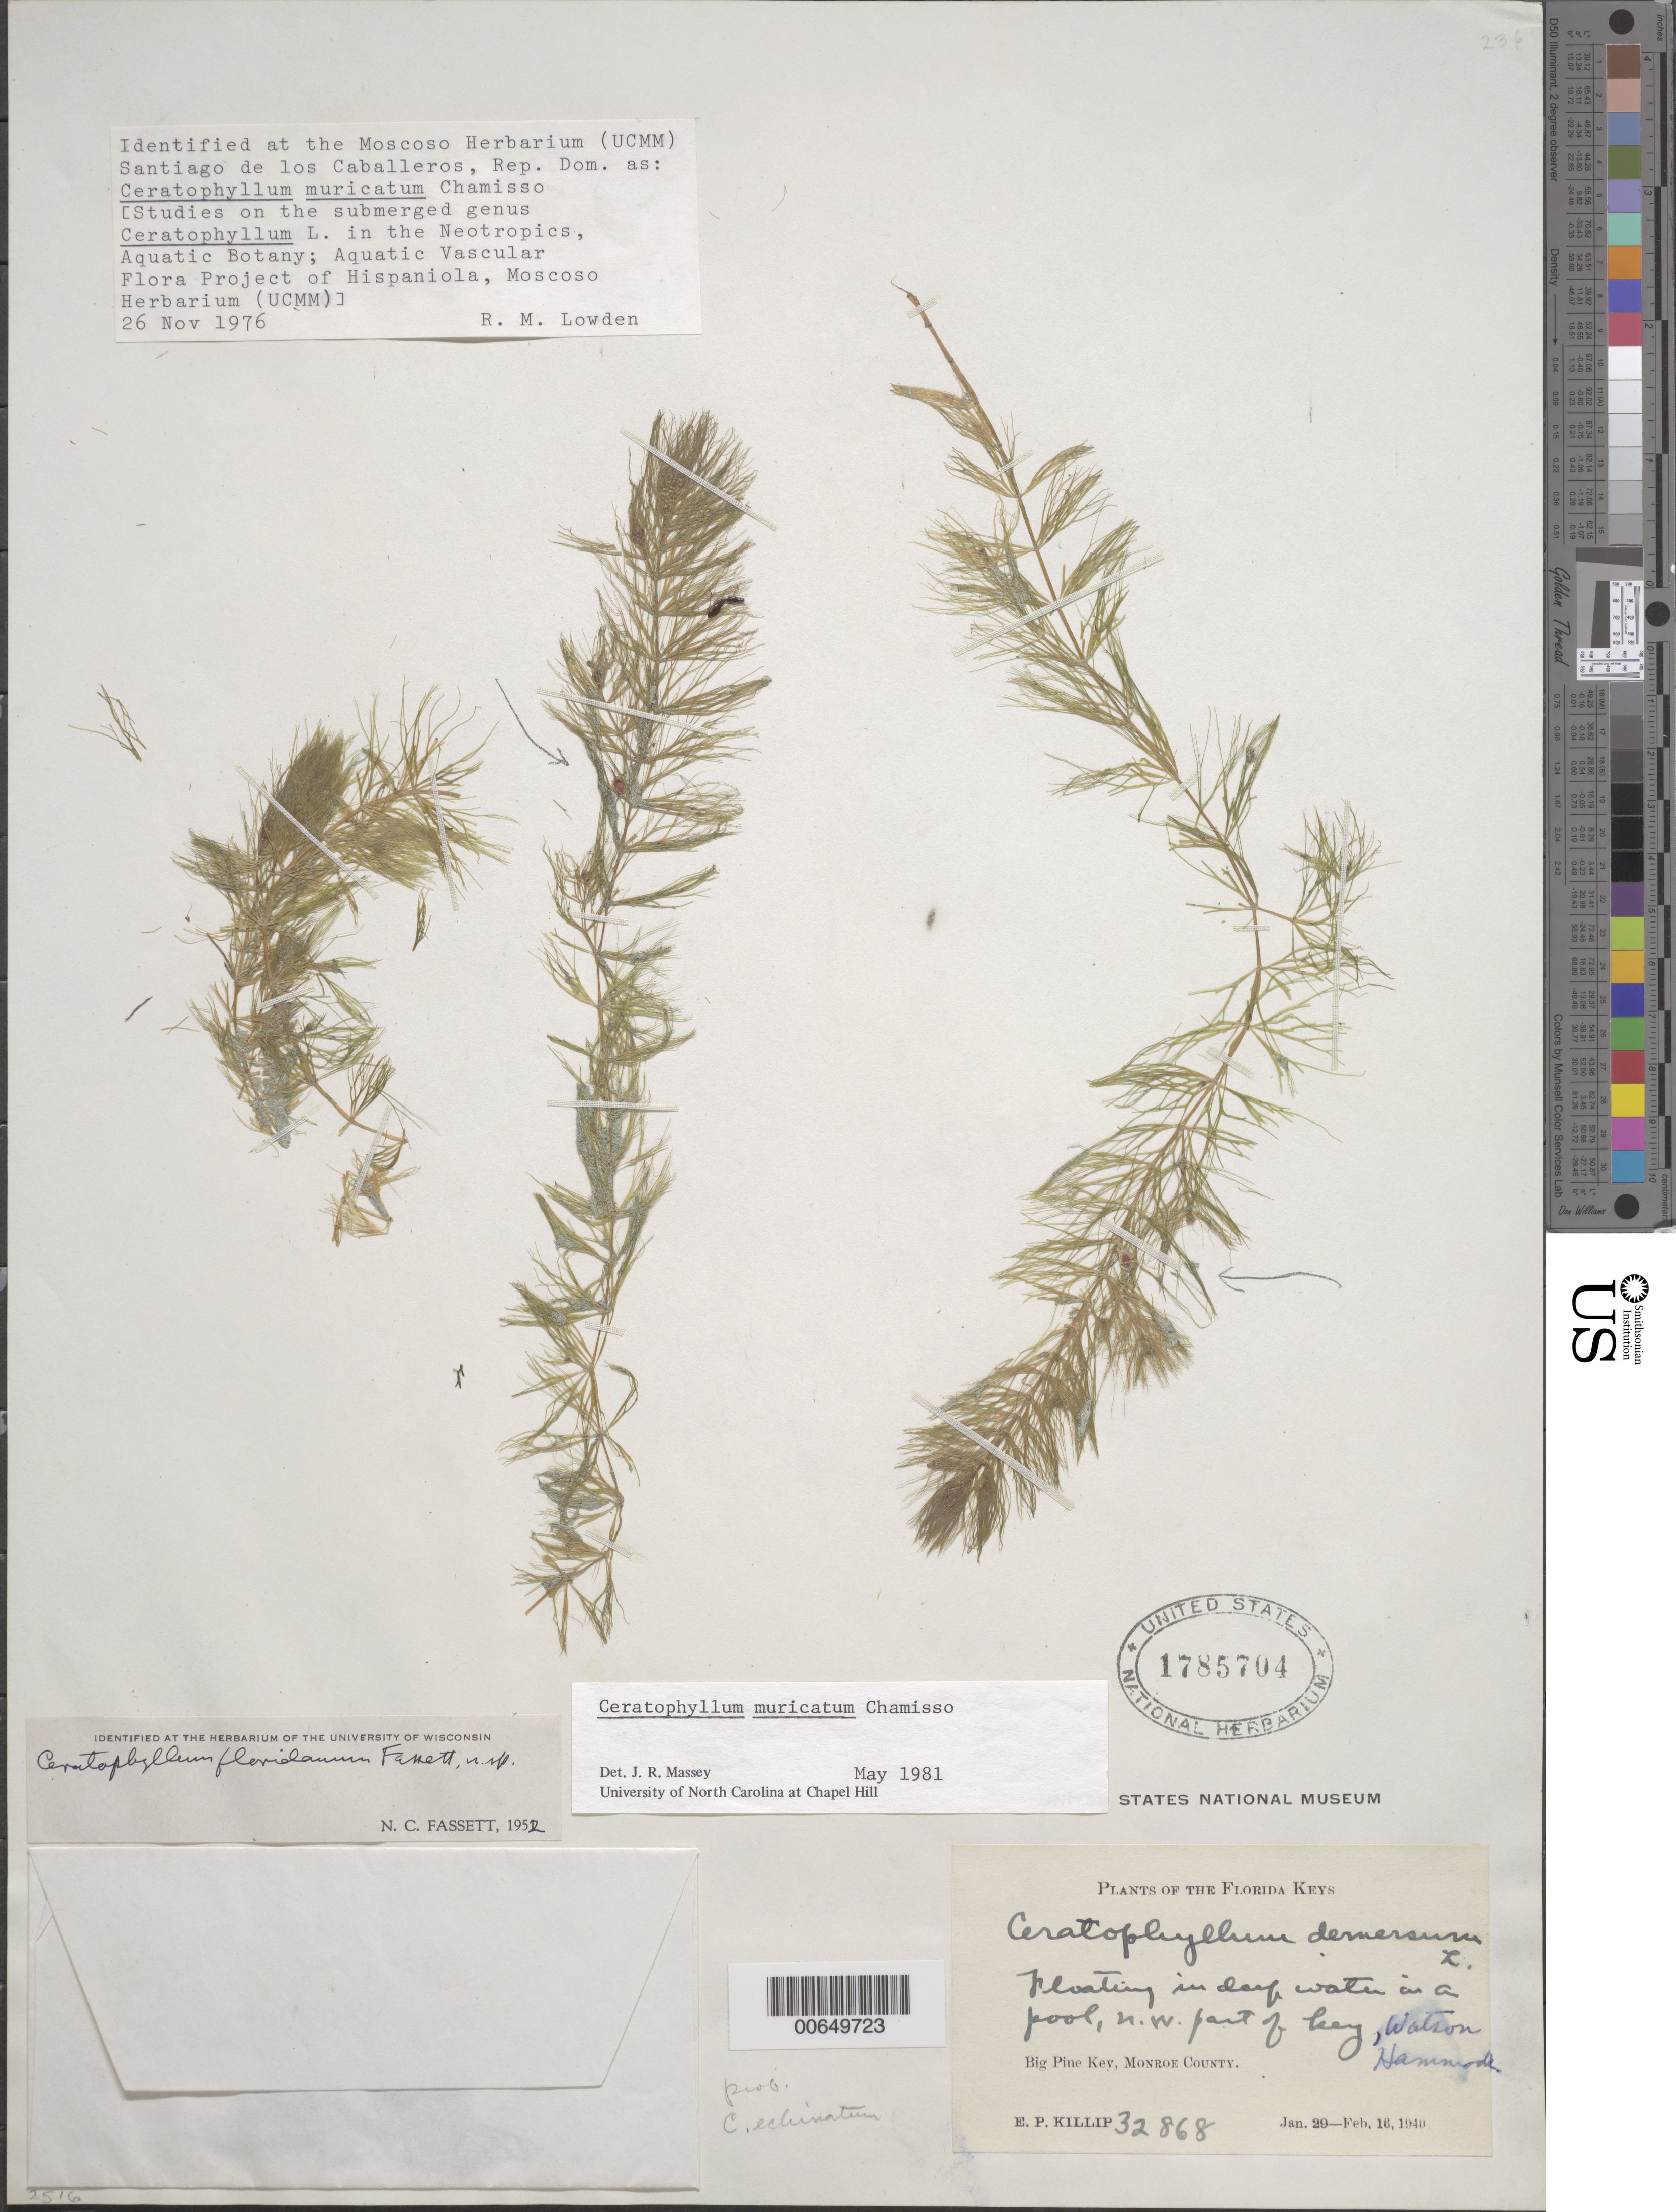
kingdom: Plantae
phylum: Tracheophyta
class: Magnoliopsida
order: Ceratophyllales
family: Ceratophyllaceae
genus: Ceratophyllum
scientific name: Ceratophyllum muricatum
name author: Cham.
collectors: E. P. Killip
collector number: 32868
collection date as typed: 29 Jan 1940 to 16 Feb 1940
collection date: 1940-01-29/1940-02-16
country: United States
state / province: Florida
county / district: Monroe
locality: NW part of Key, Watson Hammock. Big Pine Key.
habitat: Floating in deep water in a pool.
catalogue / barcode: US 1785704